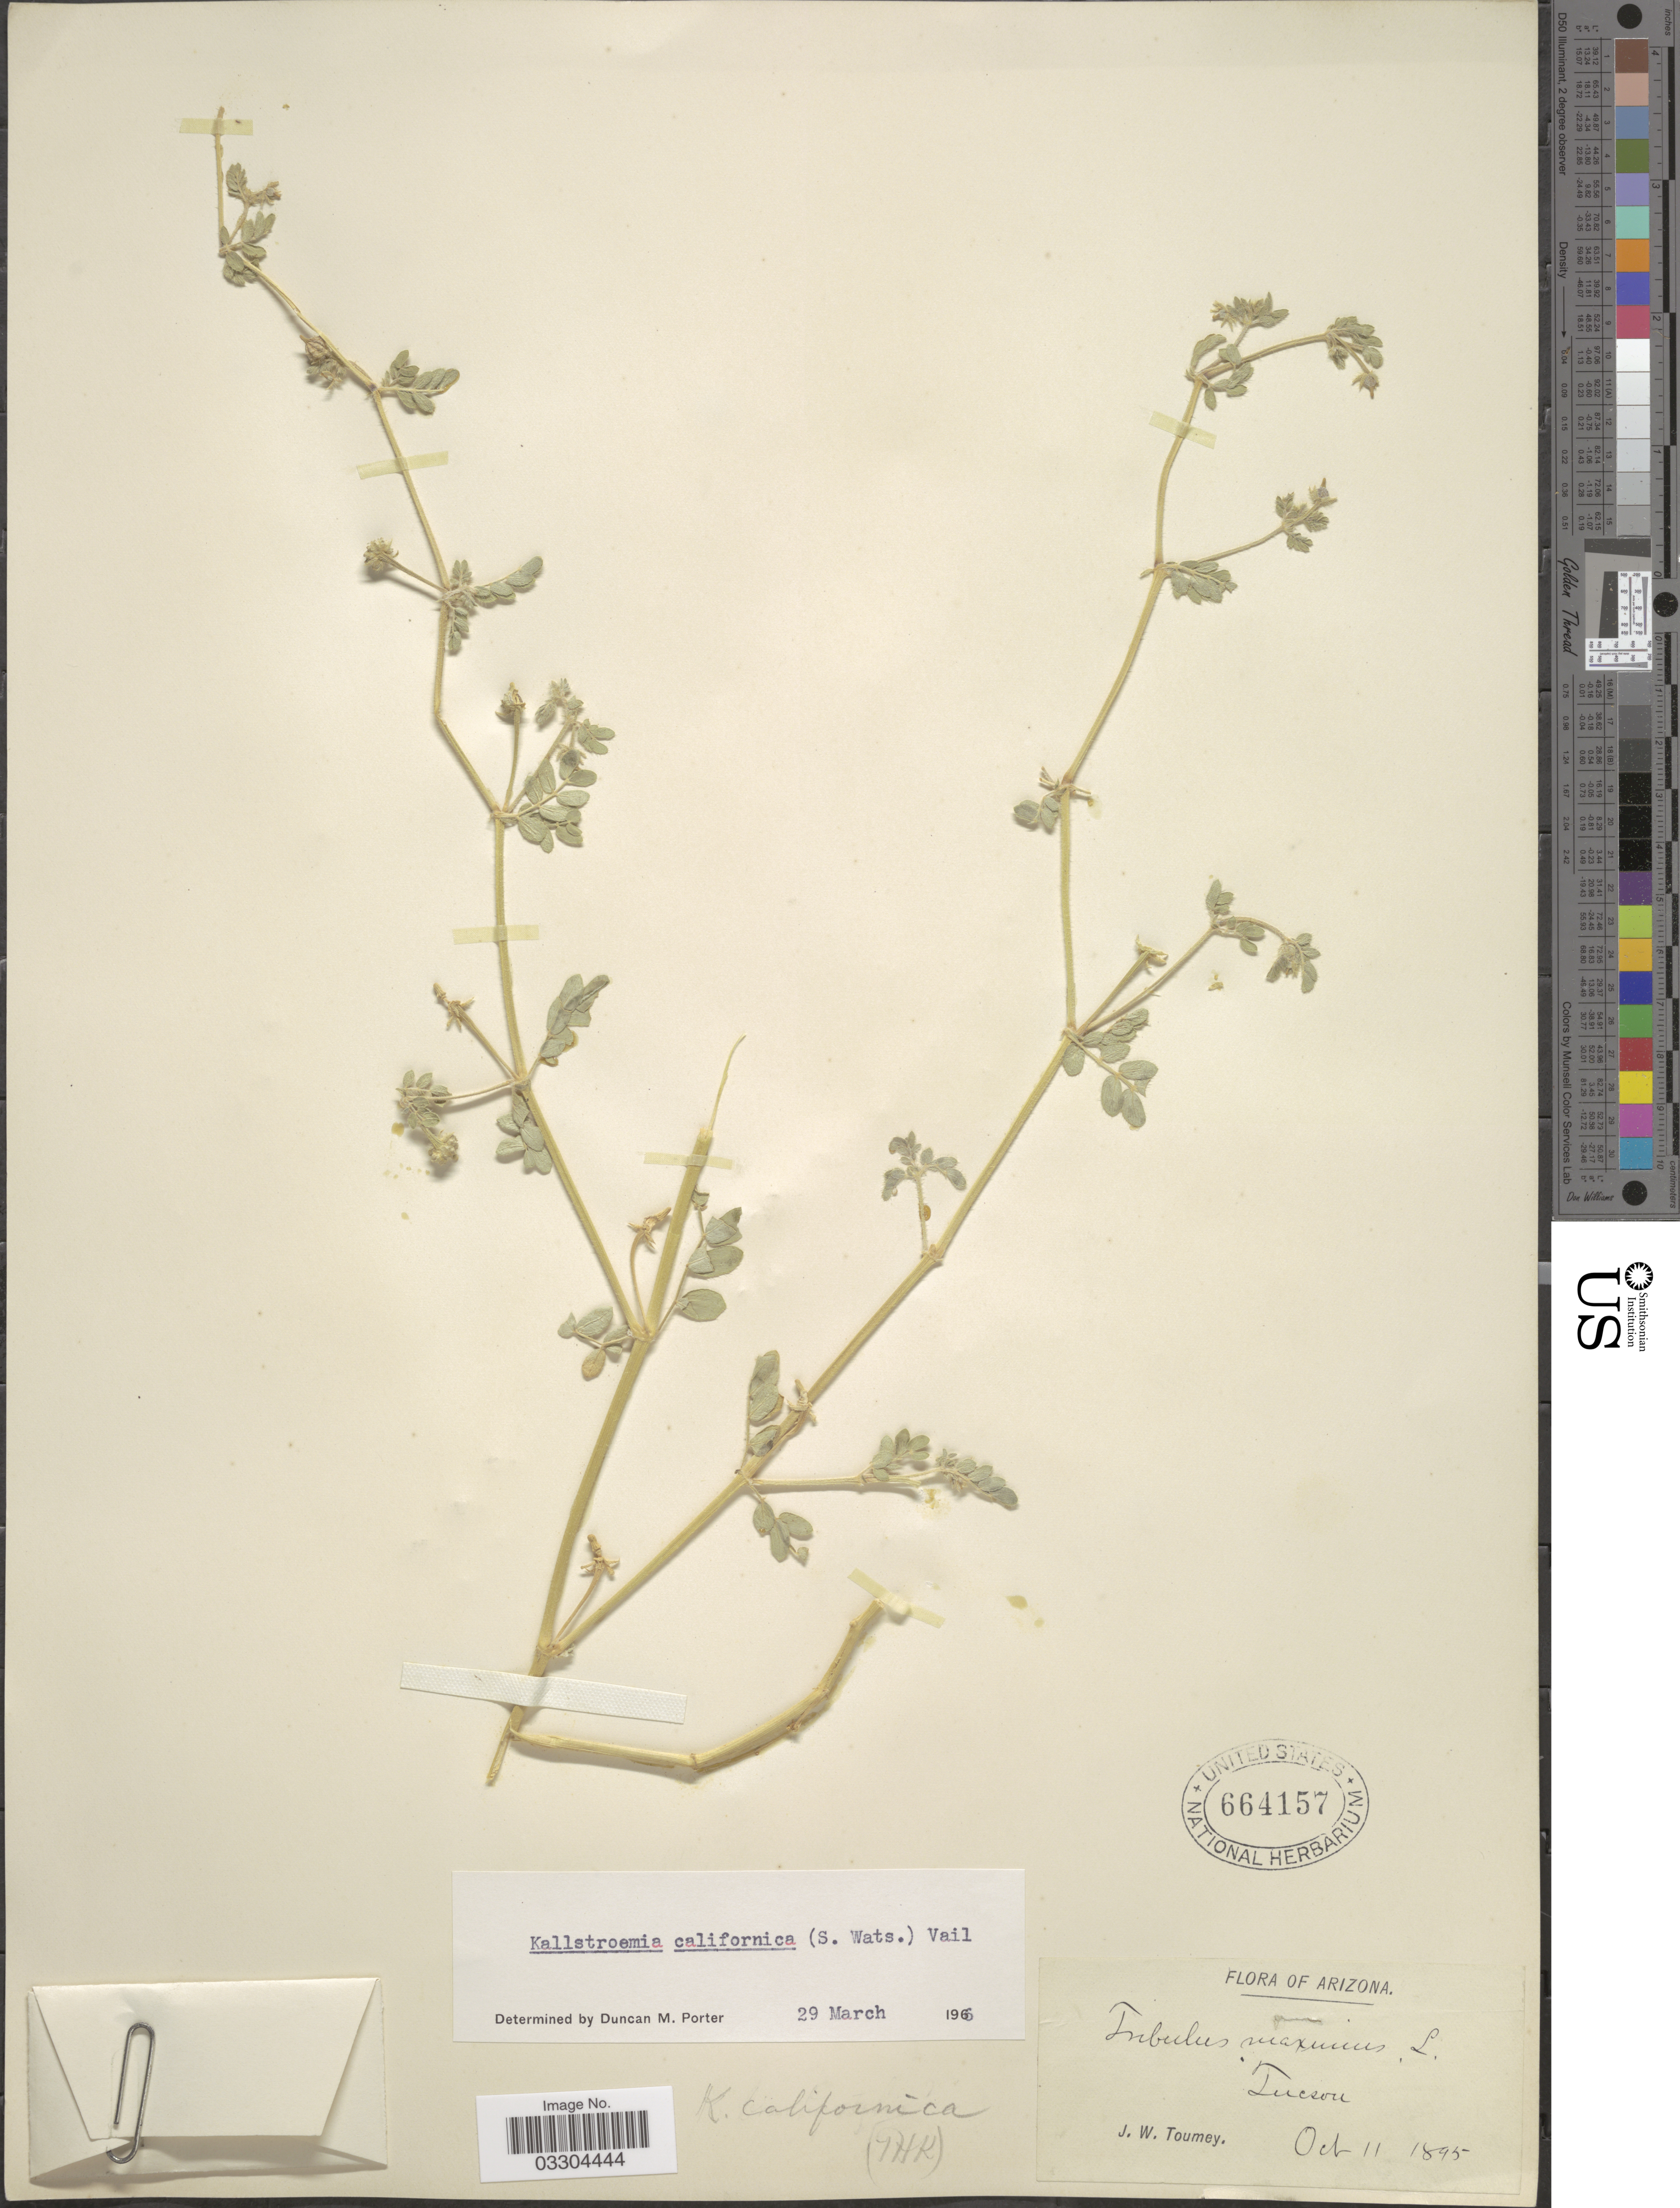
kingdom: Plantae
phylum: Tracheophyta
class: Magnoliopsida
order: Zygophyllales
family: Zygophyllaceae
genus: Kallstroemia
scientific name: Kallstroemia californica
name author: (S. Watson) Vail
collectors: J. W. Toumey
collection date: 1895-10-11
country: United States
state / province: Arizona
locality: Tucson.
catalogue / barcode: US 664157